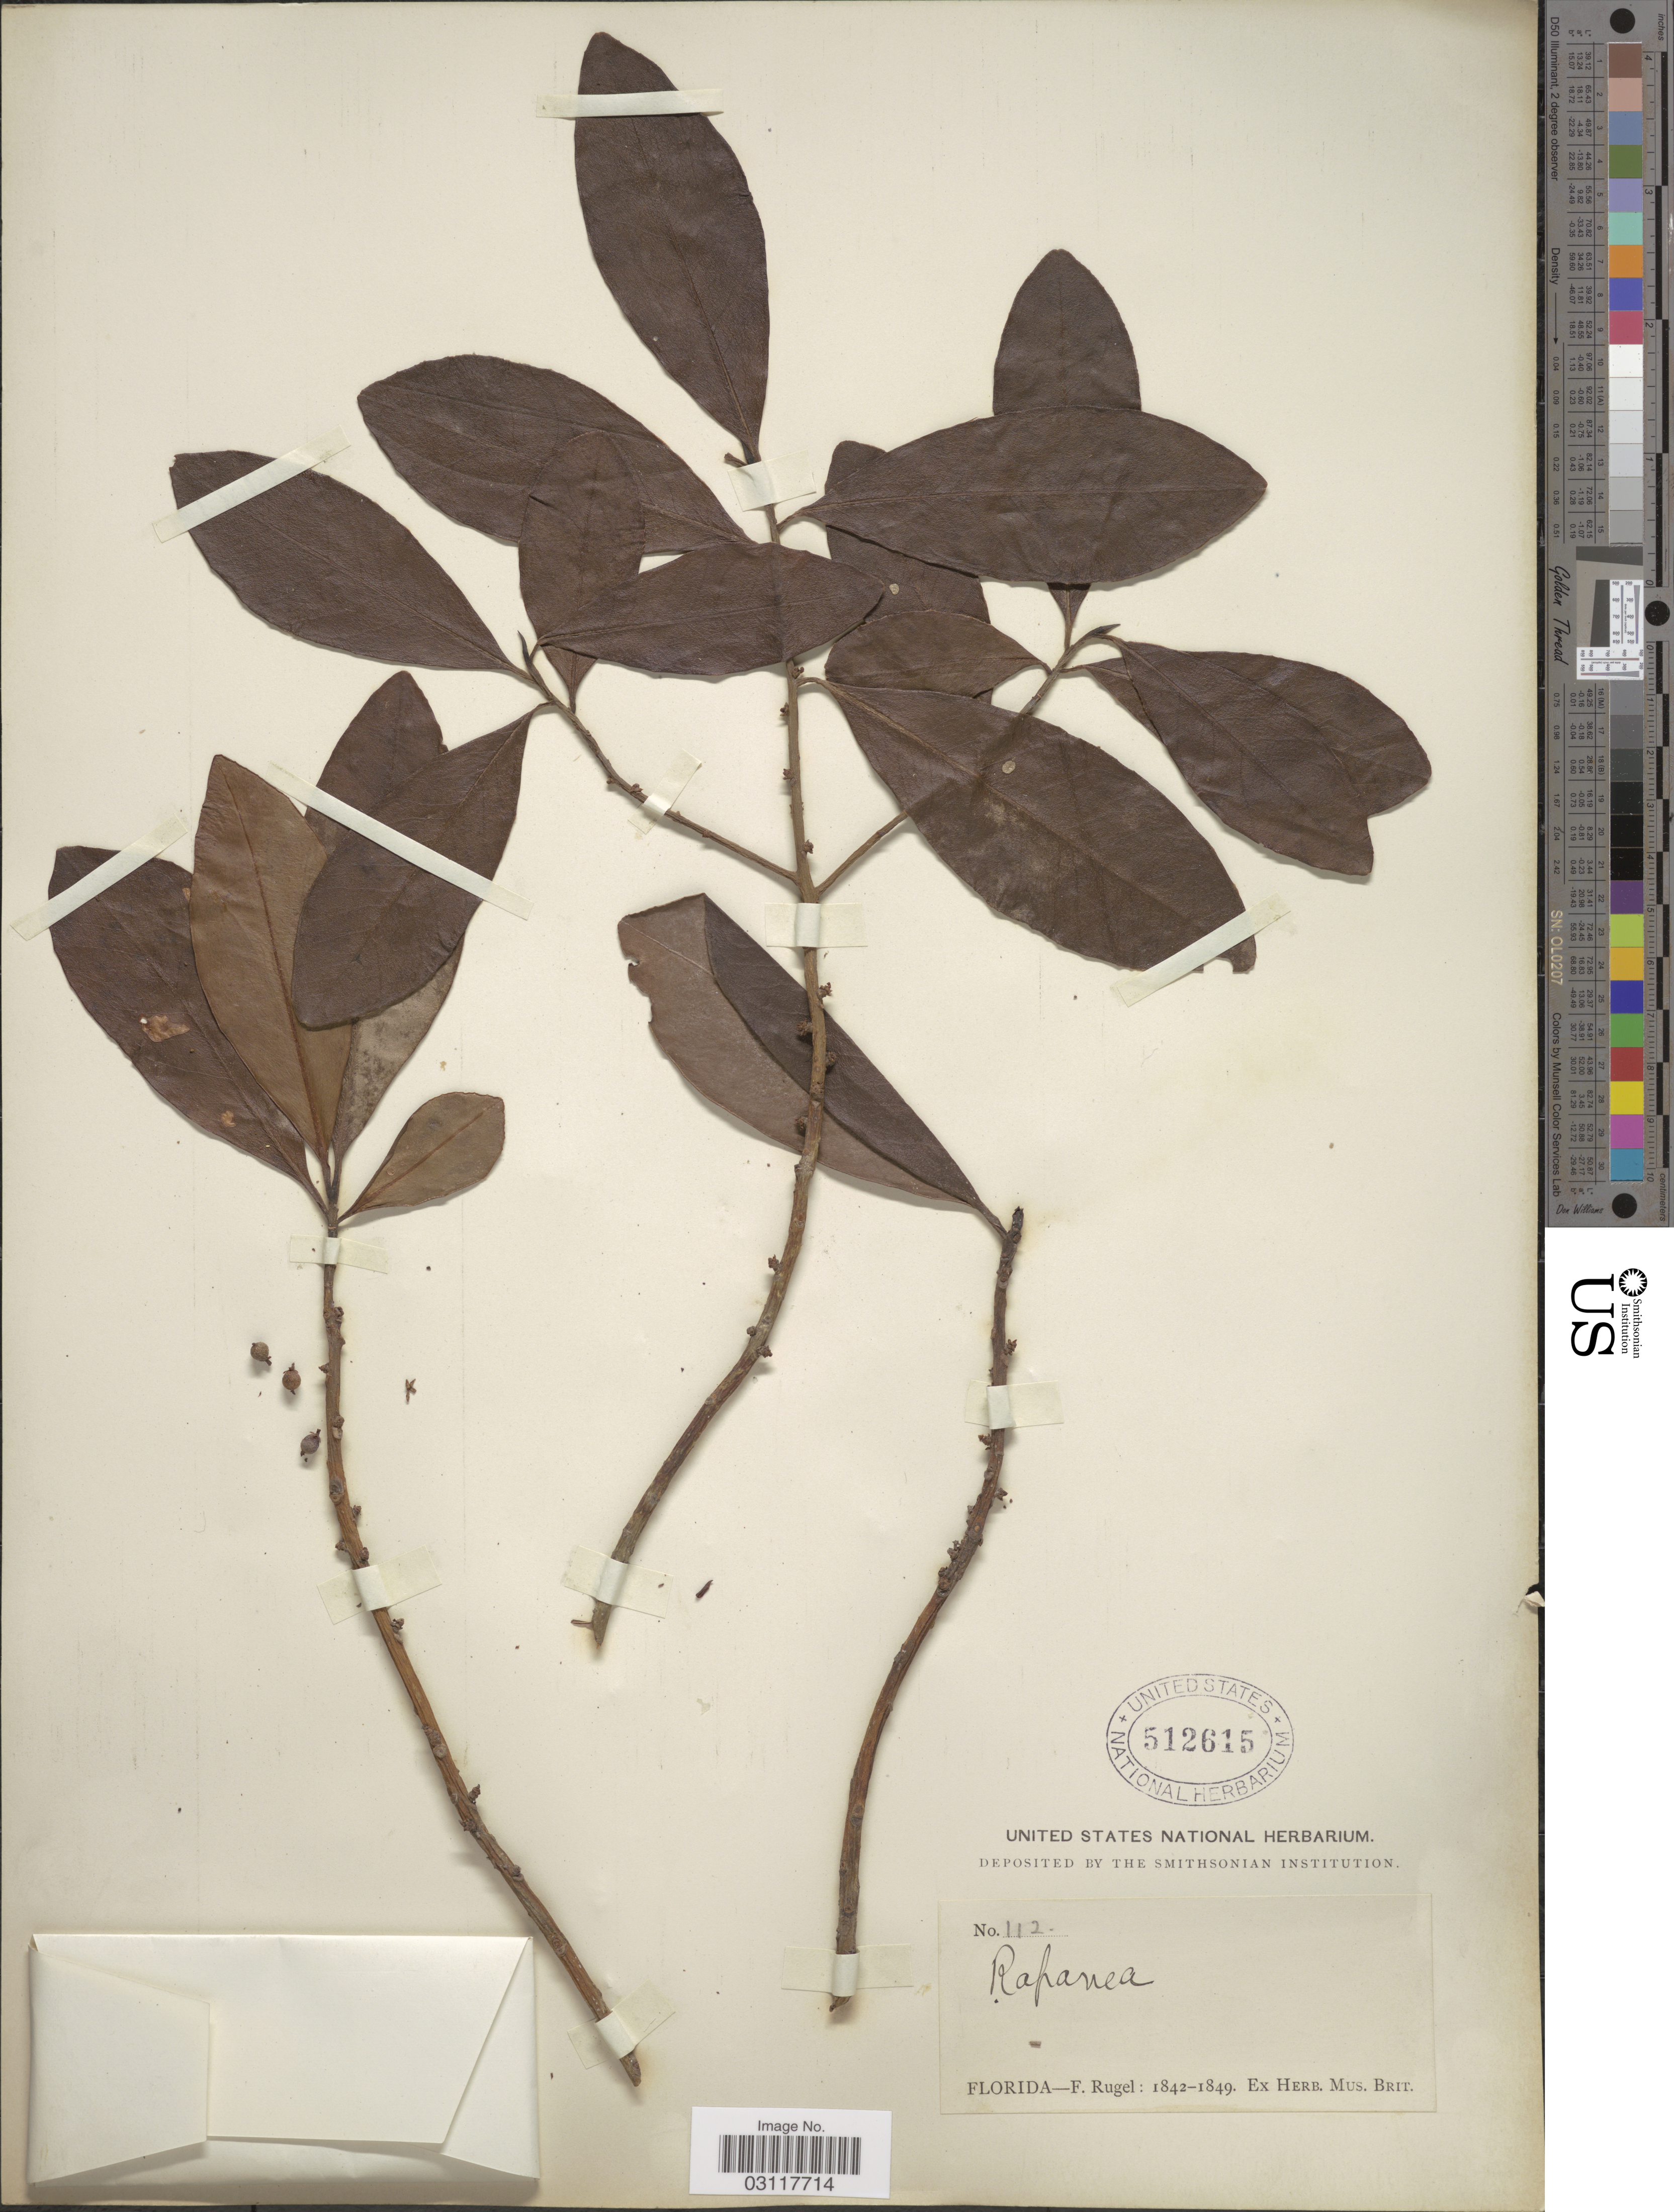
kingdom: Plantae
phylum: Tracheophyta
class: Magnoliopsida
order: Ericales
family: Primulaceae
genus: Rapanea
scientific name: Rapanea guianensis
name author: Aubl.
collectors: F. Rugel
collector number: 112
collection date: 1842/1849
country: United States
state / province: Florida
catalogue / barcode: US 512615